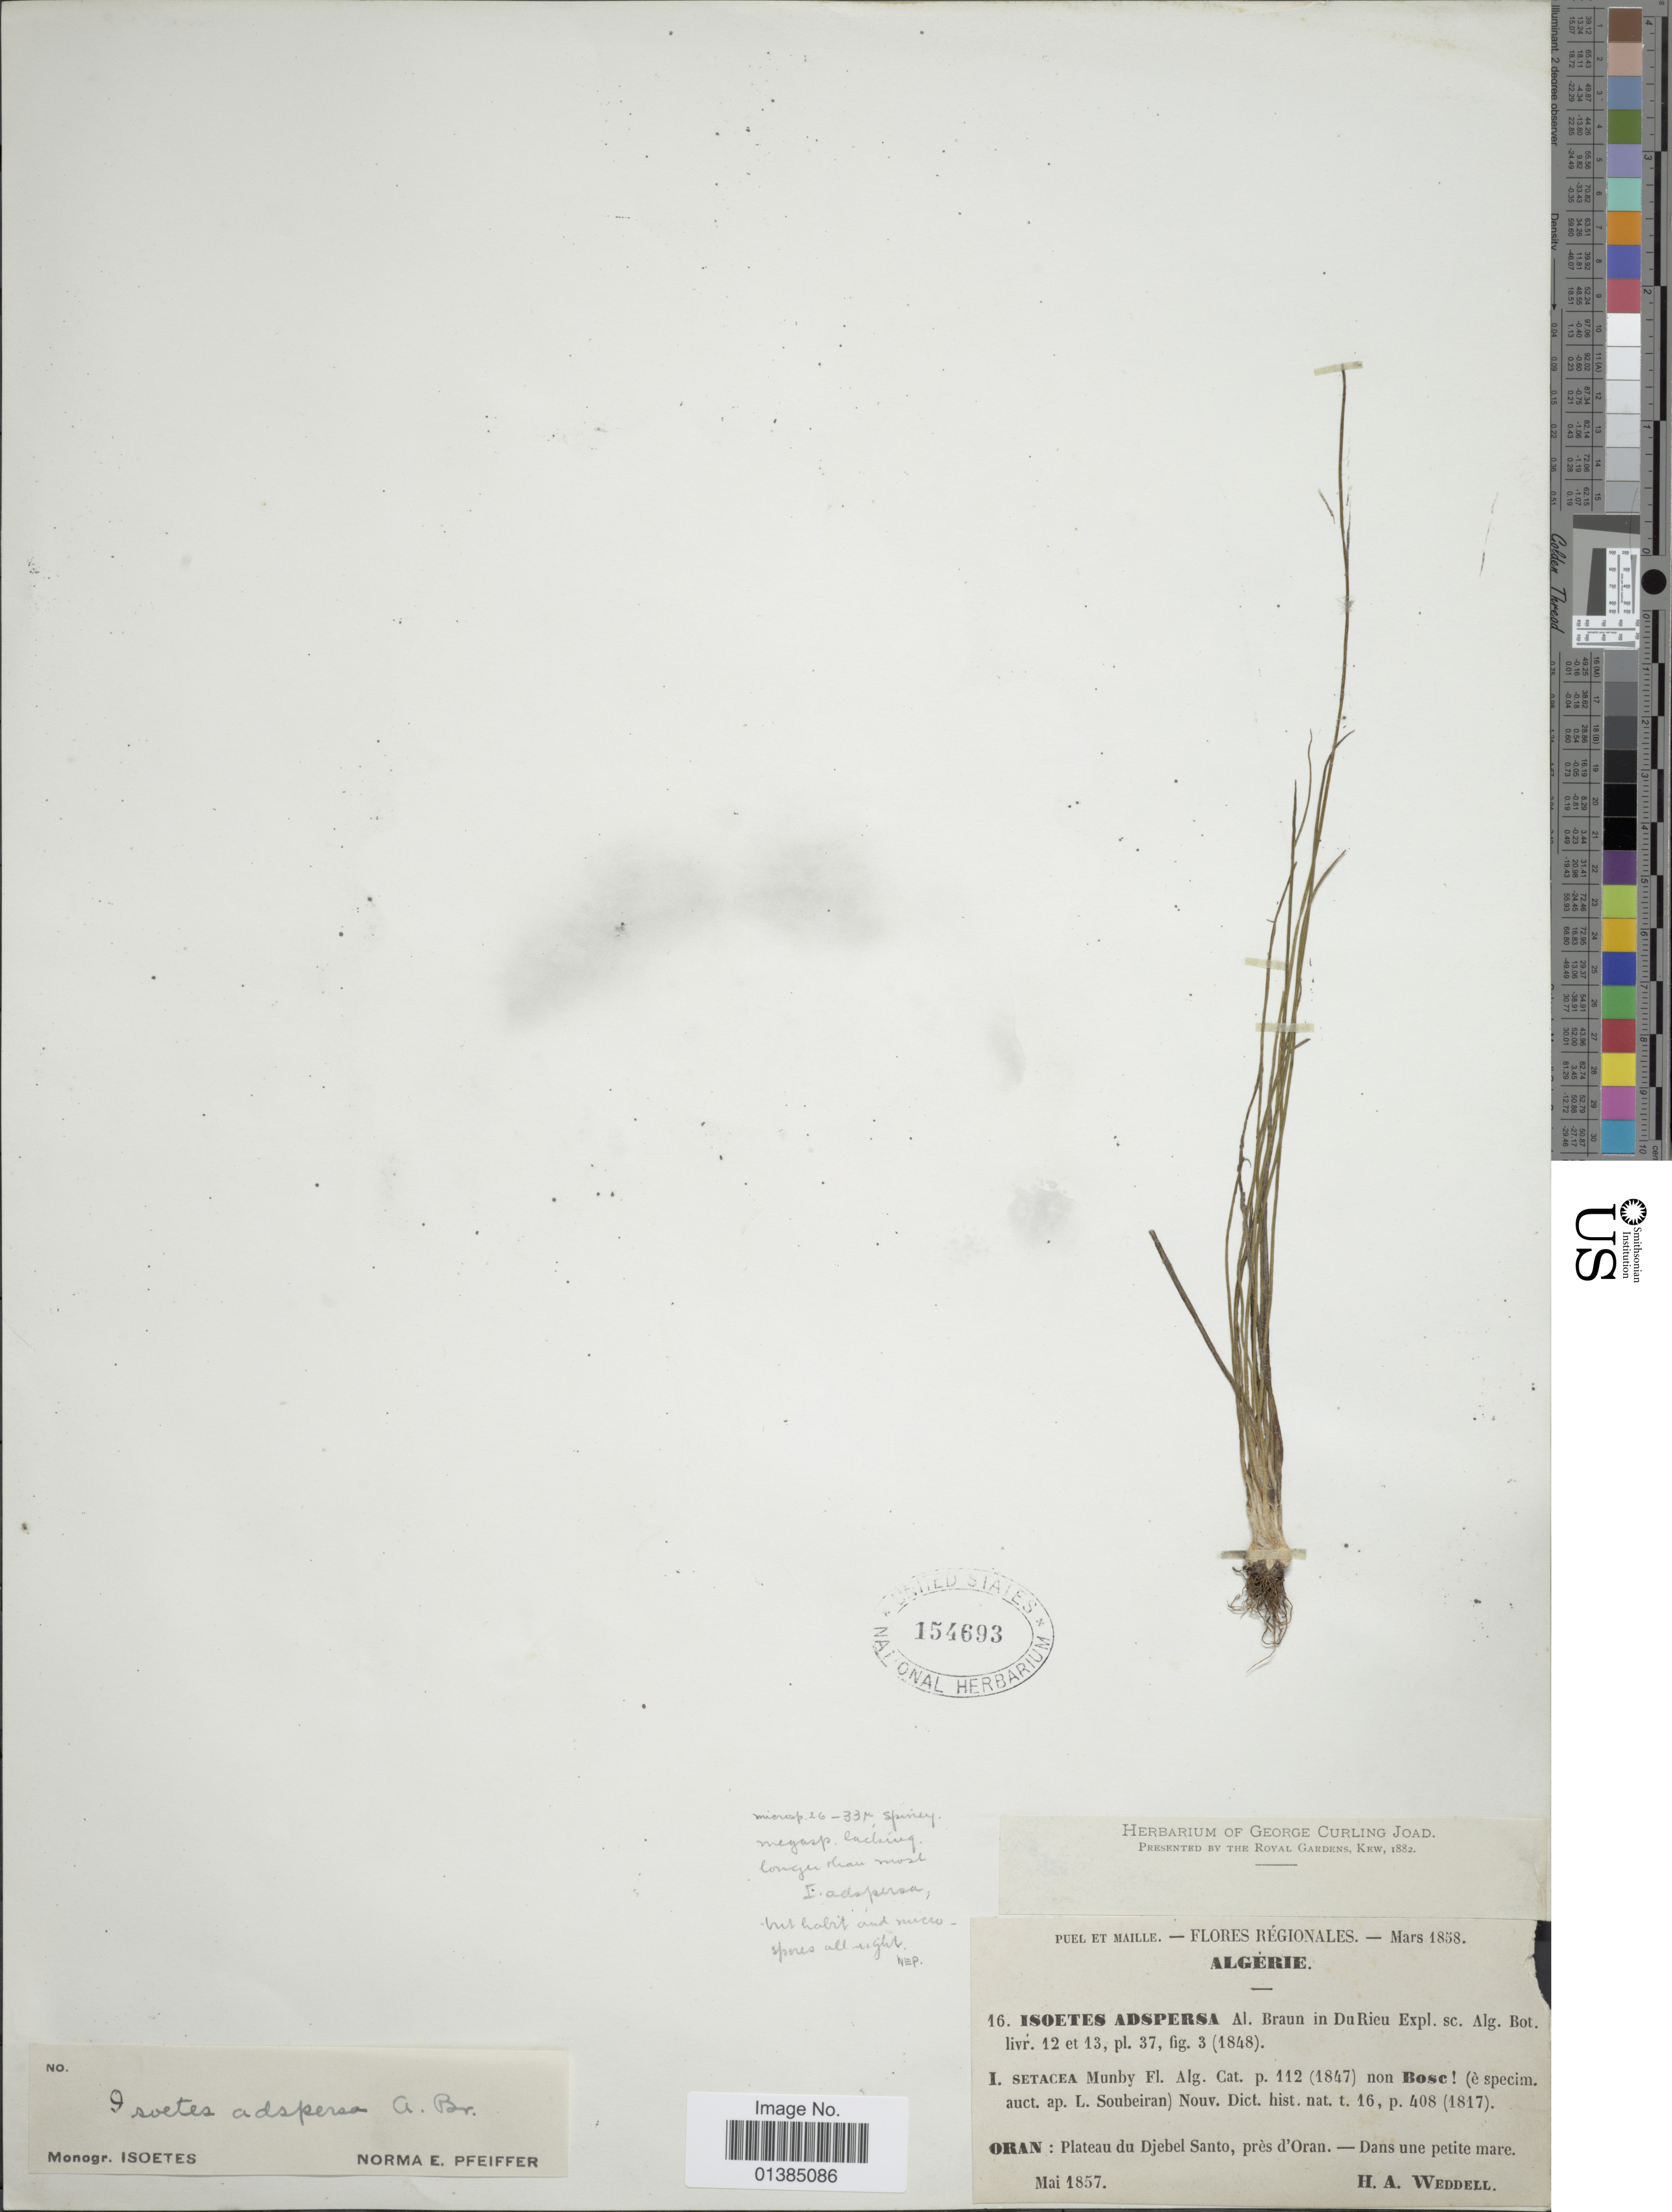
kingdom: Plantae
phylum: Tracheophyta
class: Lycopodiopsida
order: Isoetales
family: Isoetaceae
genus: Isoetes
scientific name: Isoetes adspersa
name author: A. Braun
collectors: H. A. Weddell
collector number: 16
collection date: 1857-05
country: Algeria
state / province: Oran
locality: Plateau Djebel Santo, près d'Oran- Dans une petite mare.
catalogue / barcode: US 154693